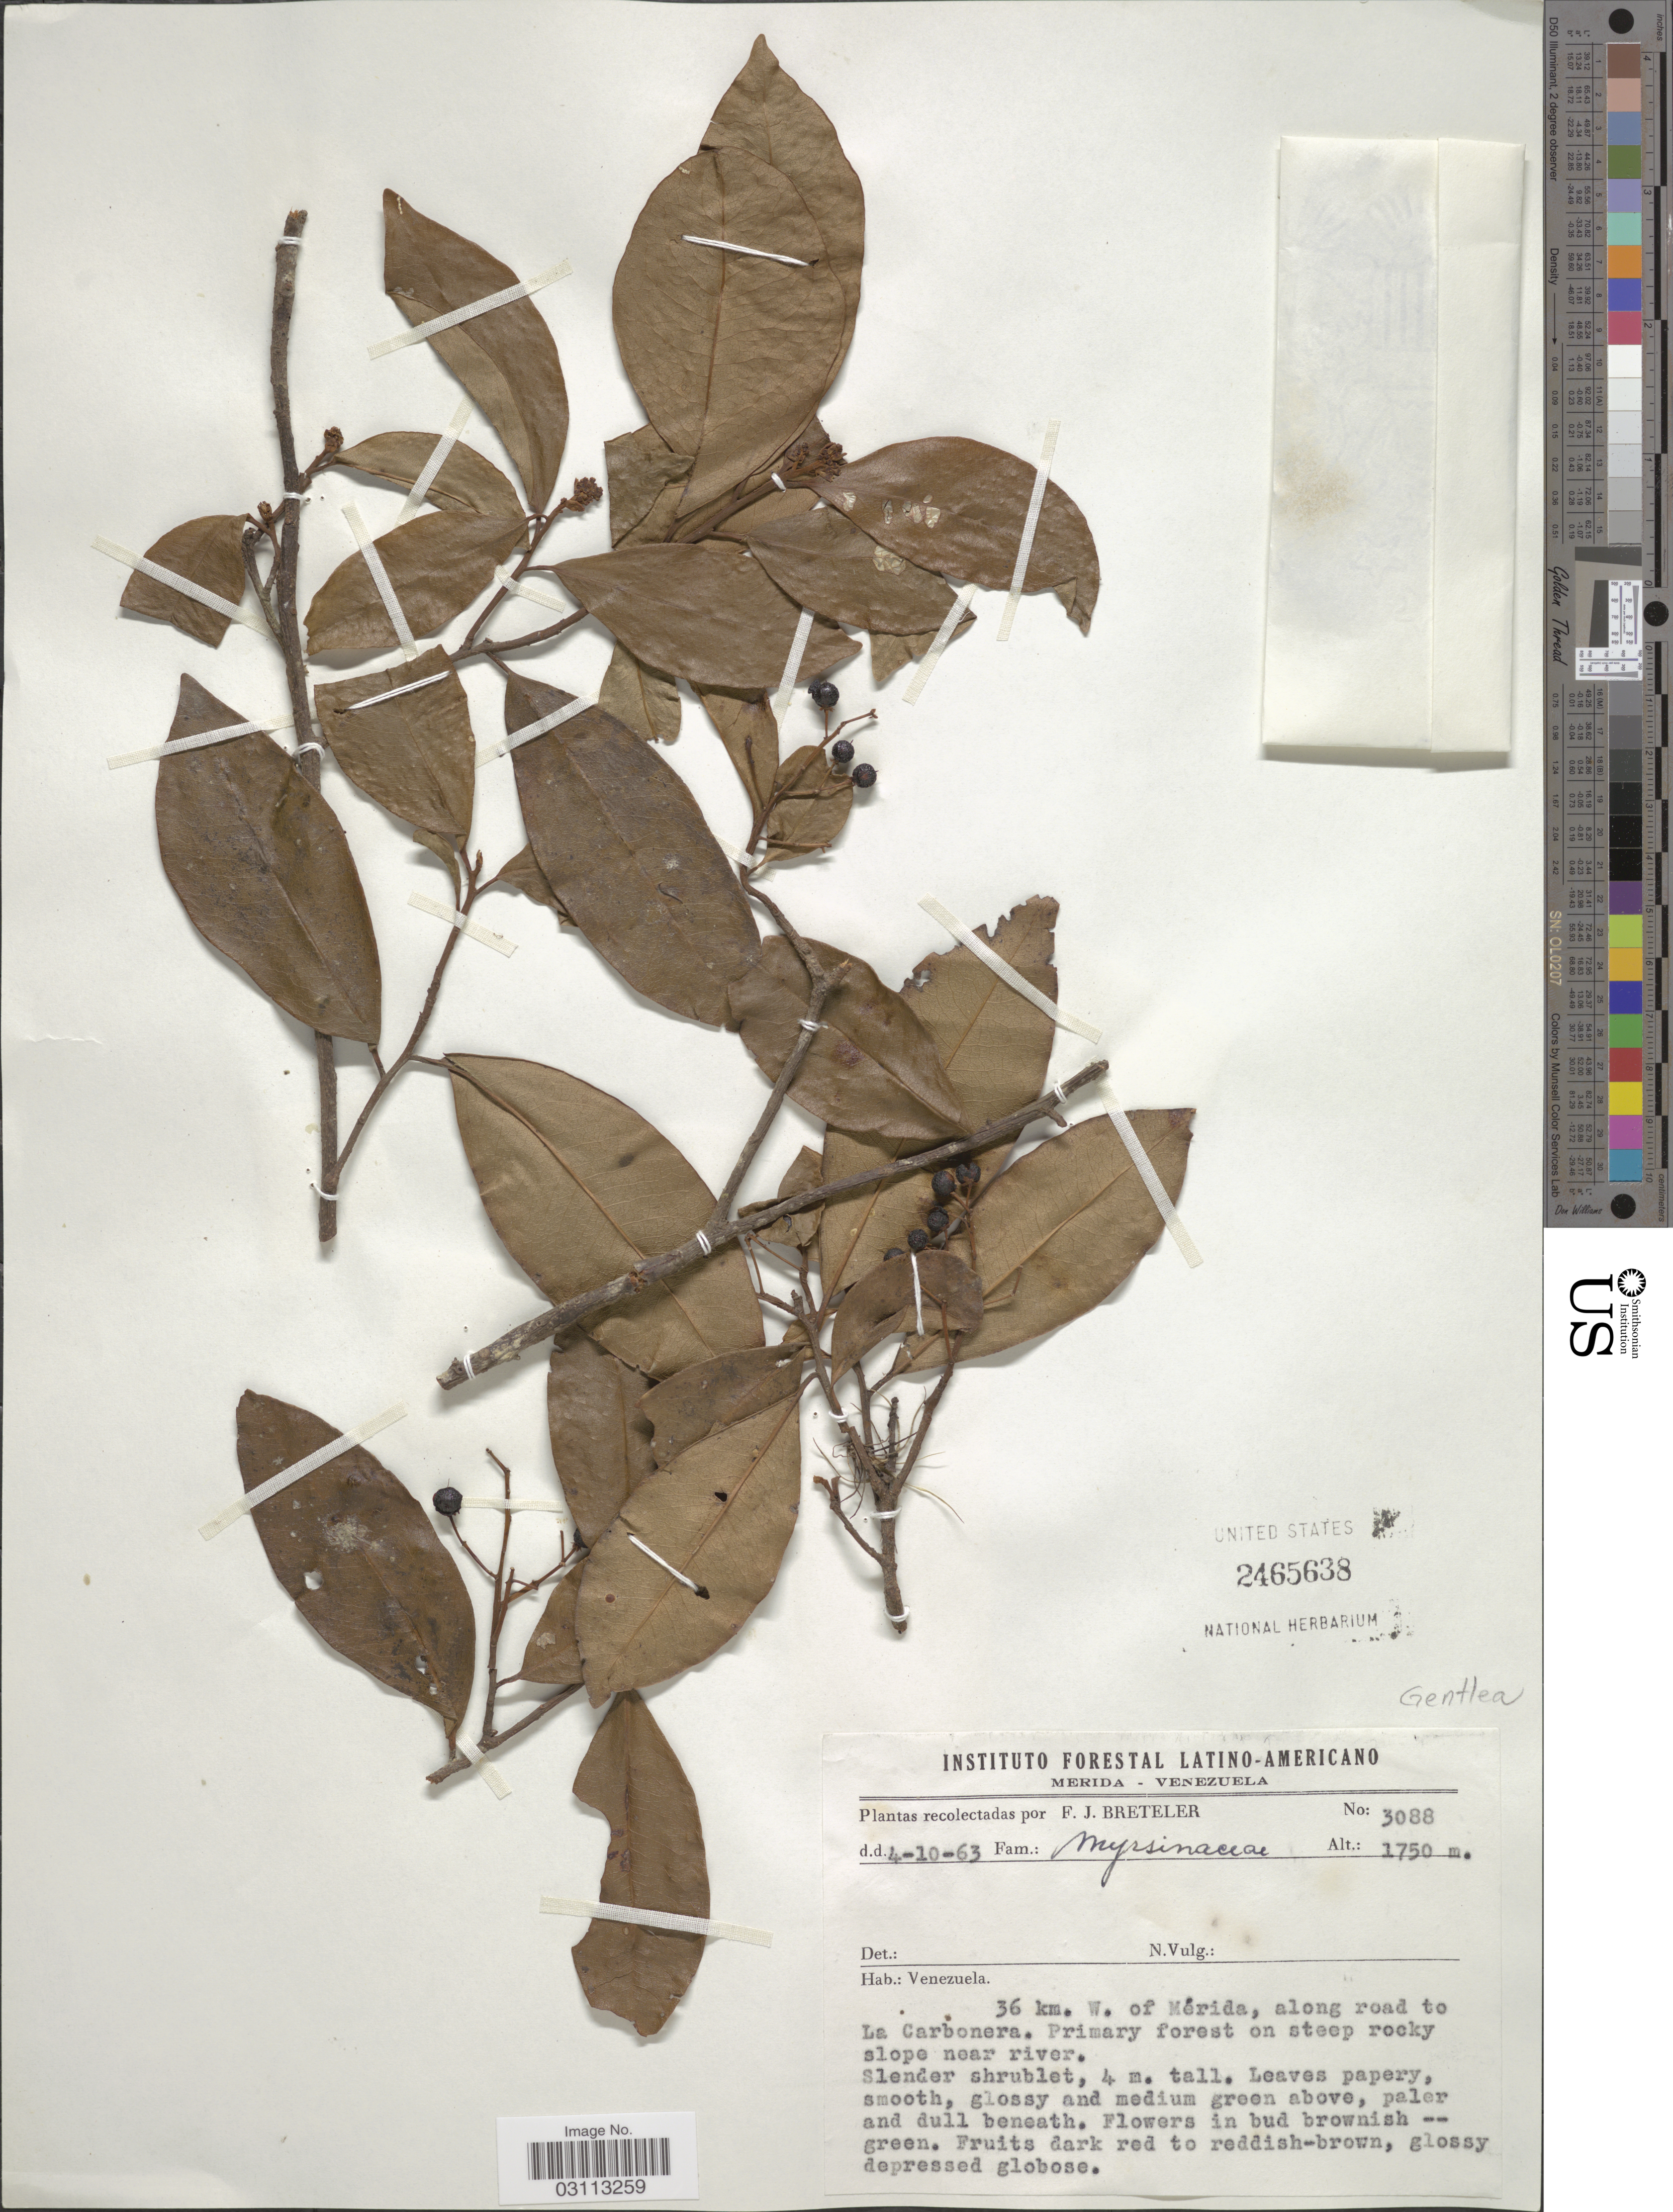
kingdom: Plantae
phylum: Tracheophyta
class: Magnoliopsida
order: Ericales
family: Primulaceae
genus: Gentlea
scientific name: Gentlea venosissima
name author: (Ruiz & Pav.) Lundell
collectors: F. J. Breteler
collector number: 3088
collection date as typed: Transcribed d/m/y: 4/10/63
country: Venezuela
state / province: Mérida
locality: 36 km. W. of Mérida, along road to La Carbonera.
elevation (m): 1750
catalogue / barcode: US 2465638